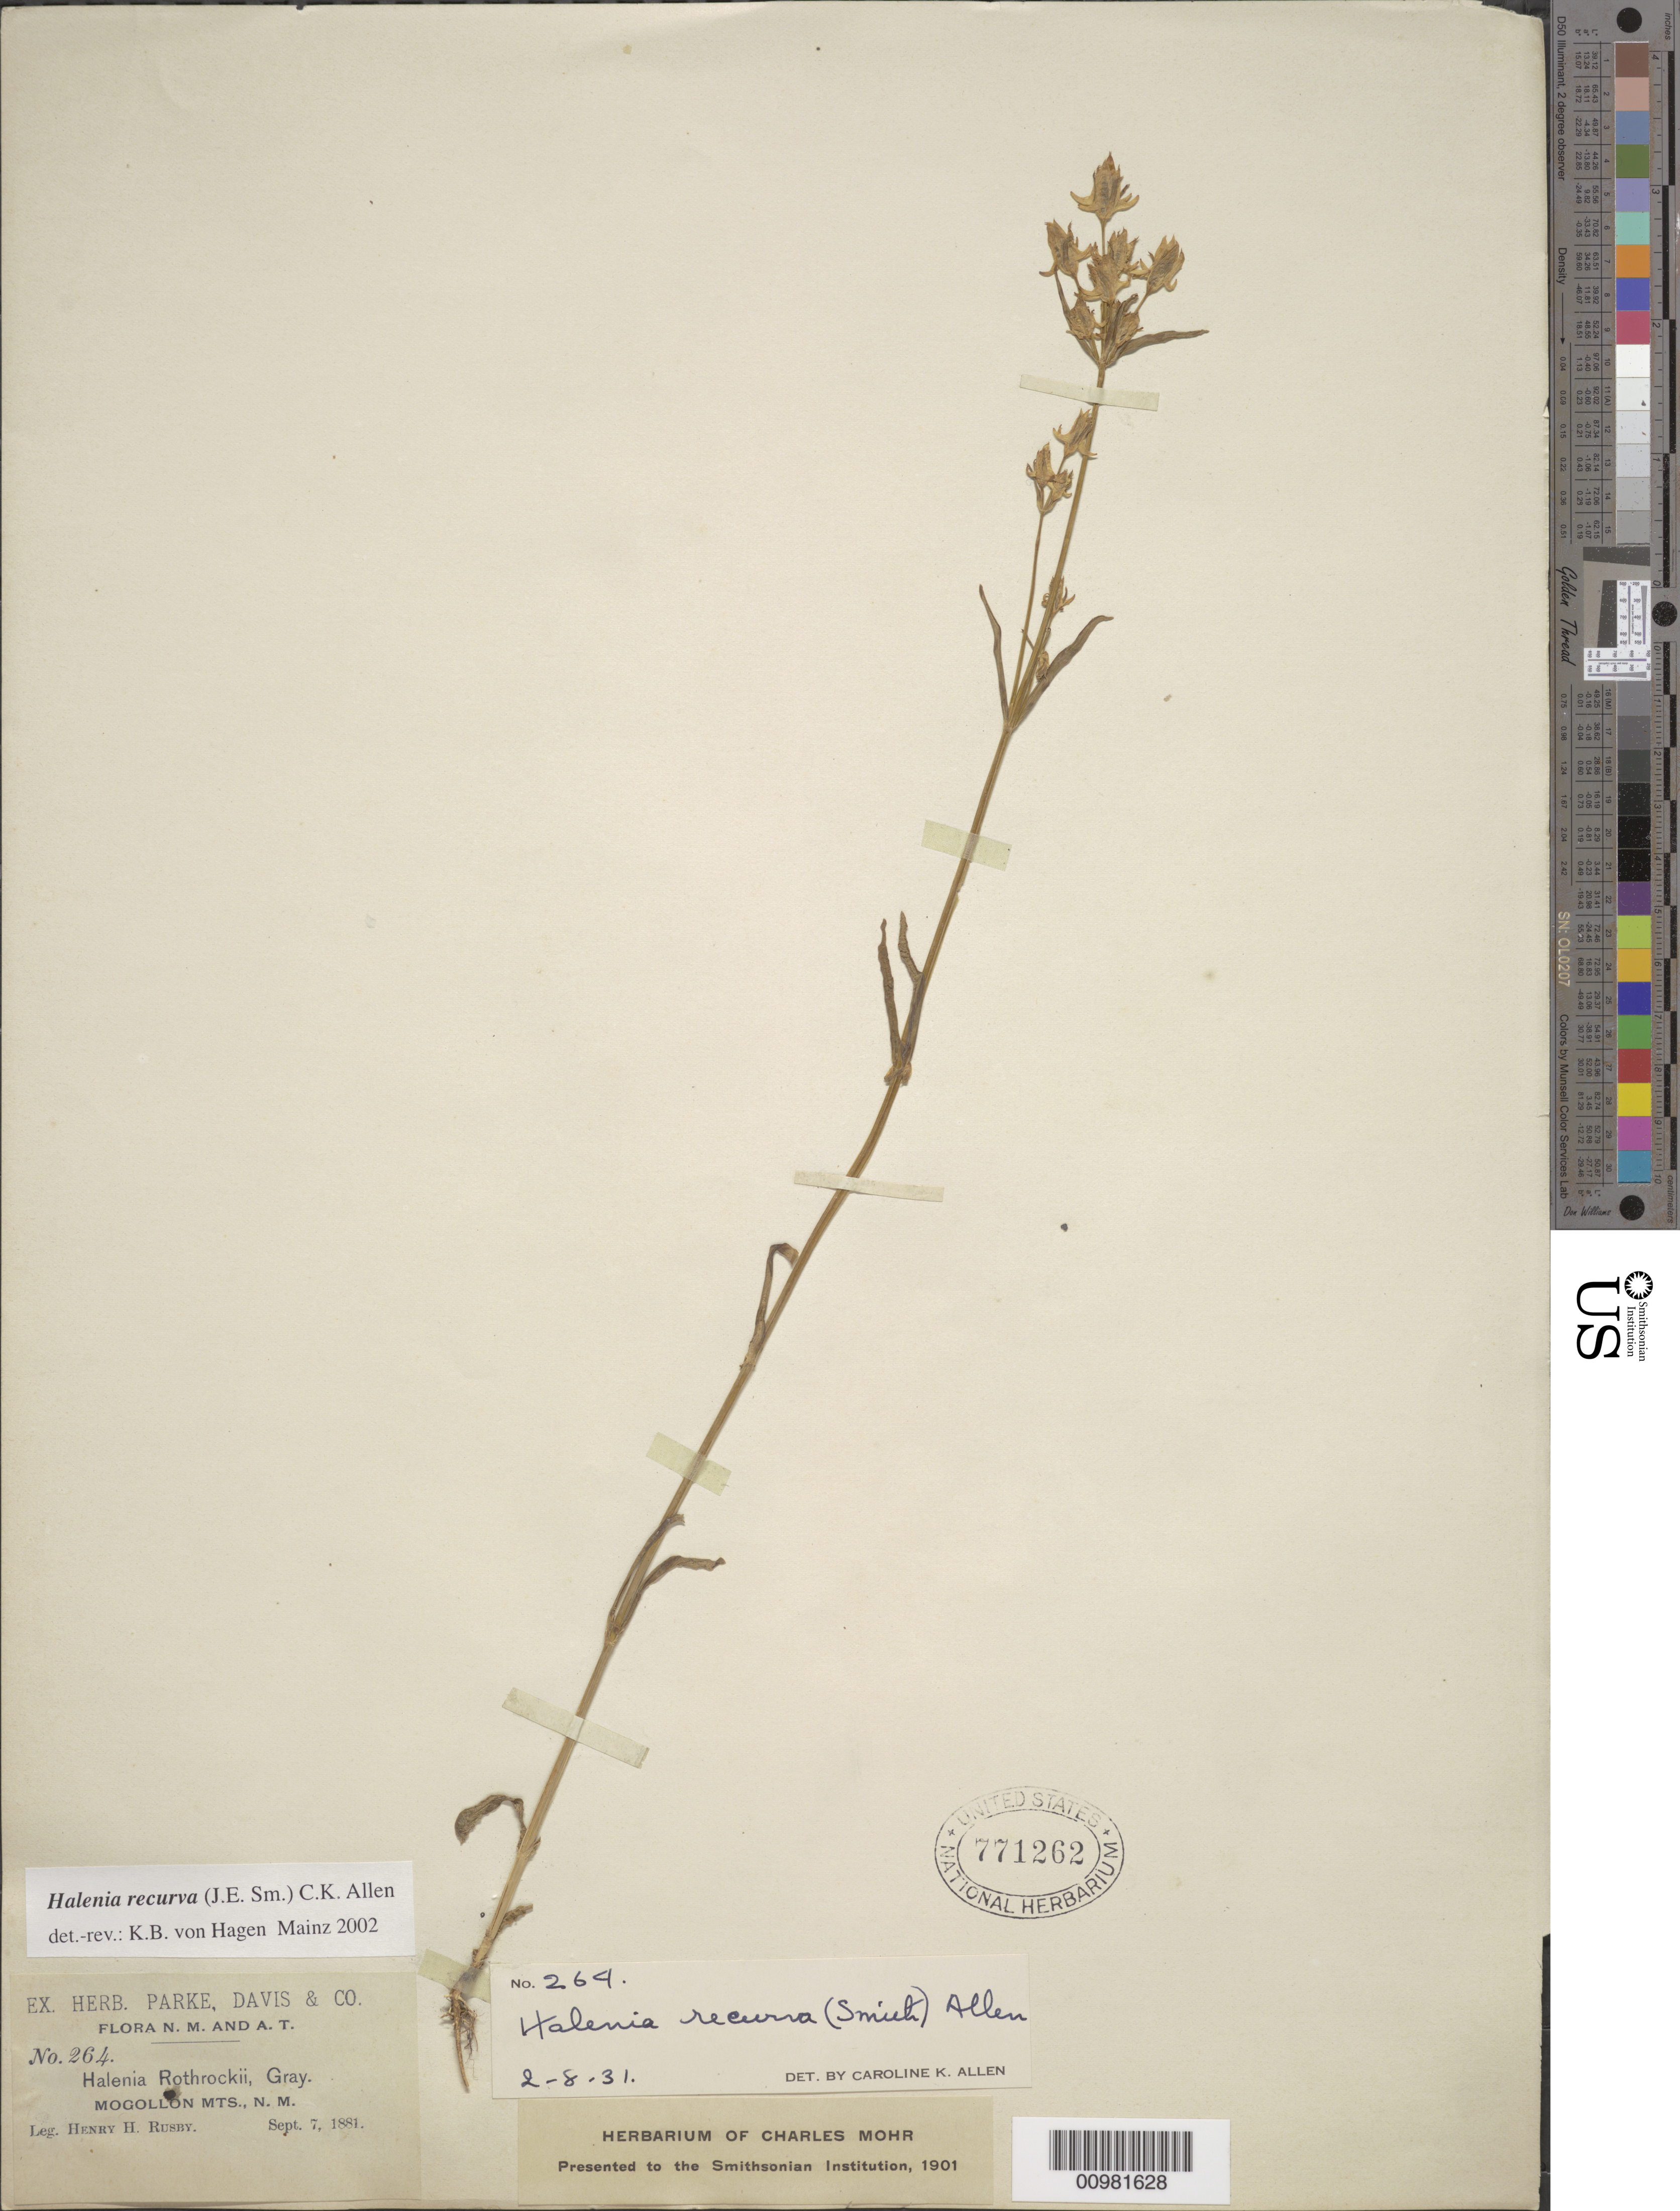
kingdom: Plantae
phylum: Tracheophyta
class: Magnoliopsida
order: Gentianales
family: Gentianaceae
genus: Halenia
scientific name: Halenia recurva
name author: (Sm.) C.K. Allen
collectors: H. H. Rusby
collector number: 264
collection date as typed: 07 Sep 1881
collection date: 1881-09-07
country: United States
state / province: Arizona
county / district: Yavapai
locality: Mogollon Mts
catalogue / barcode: US 771262